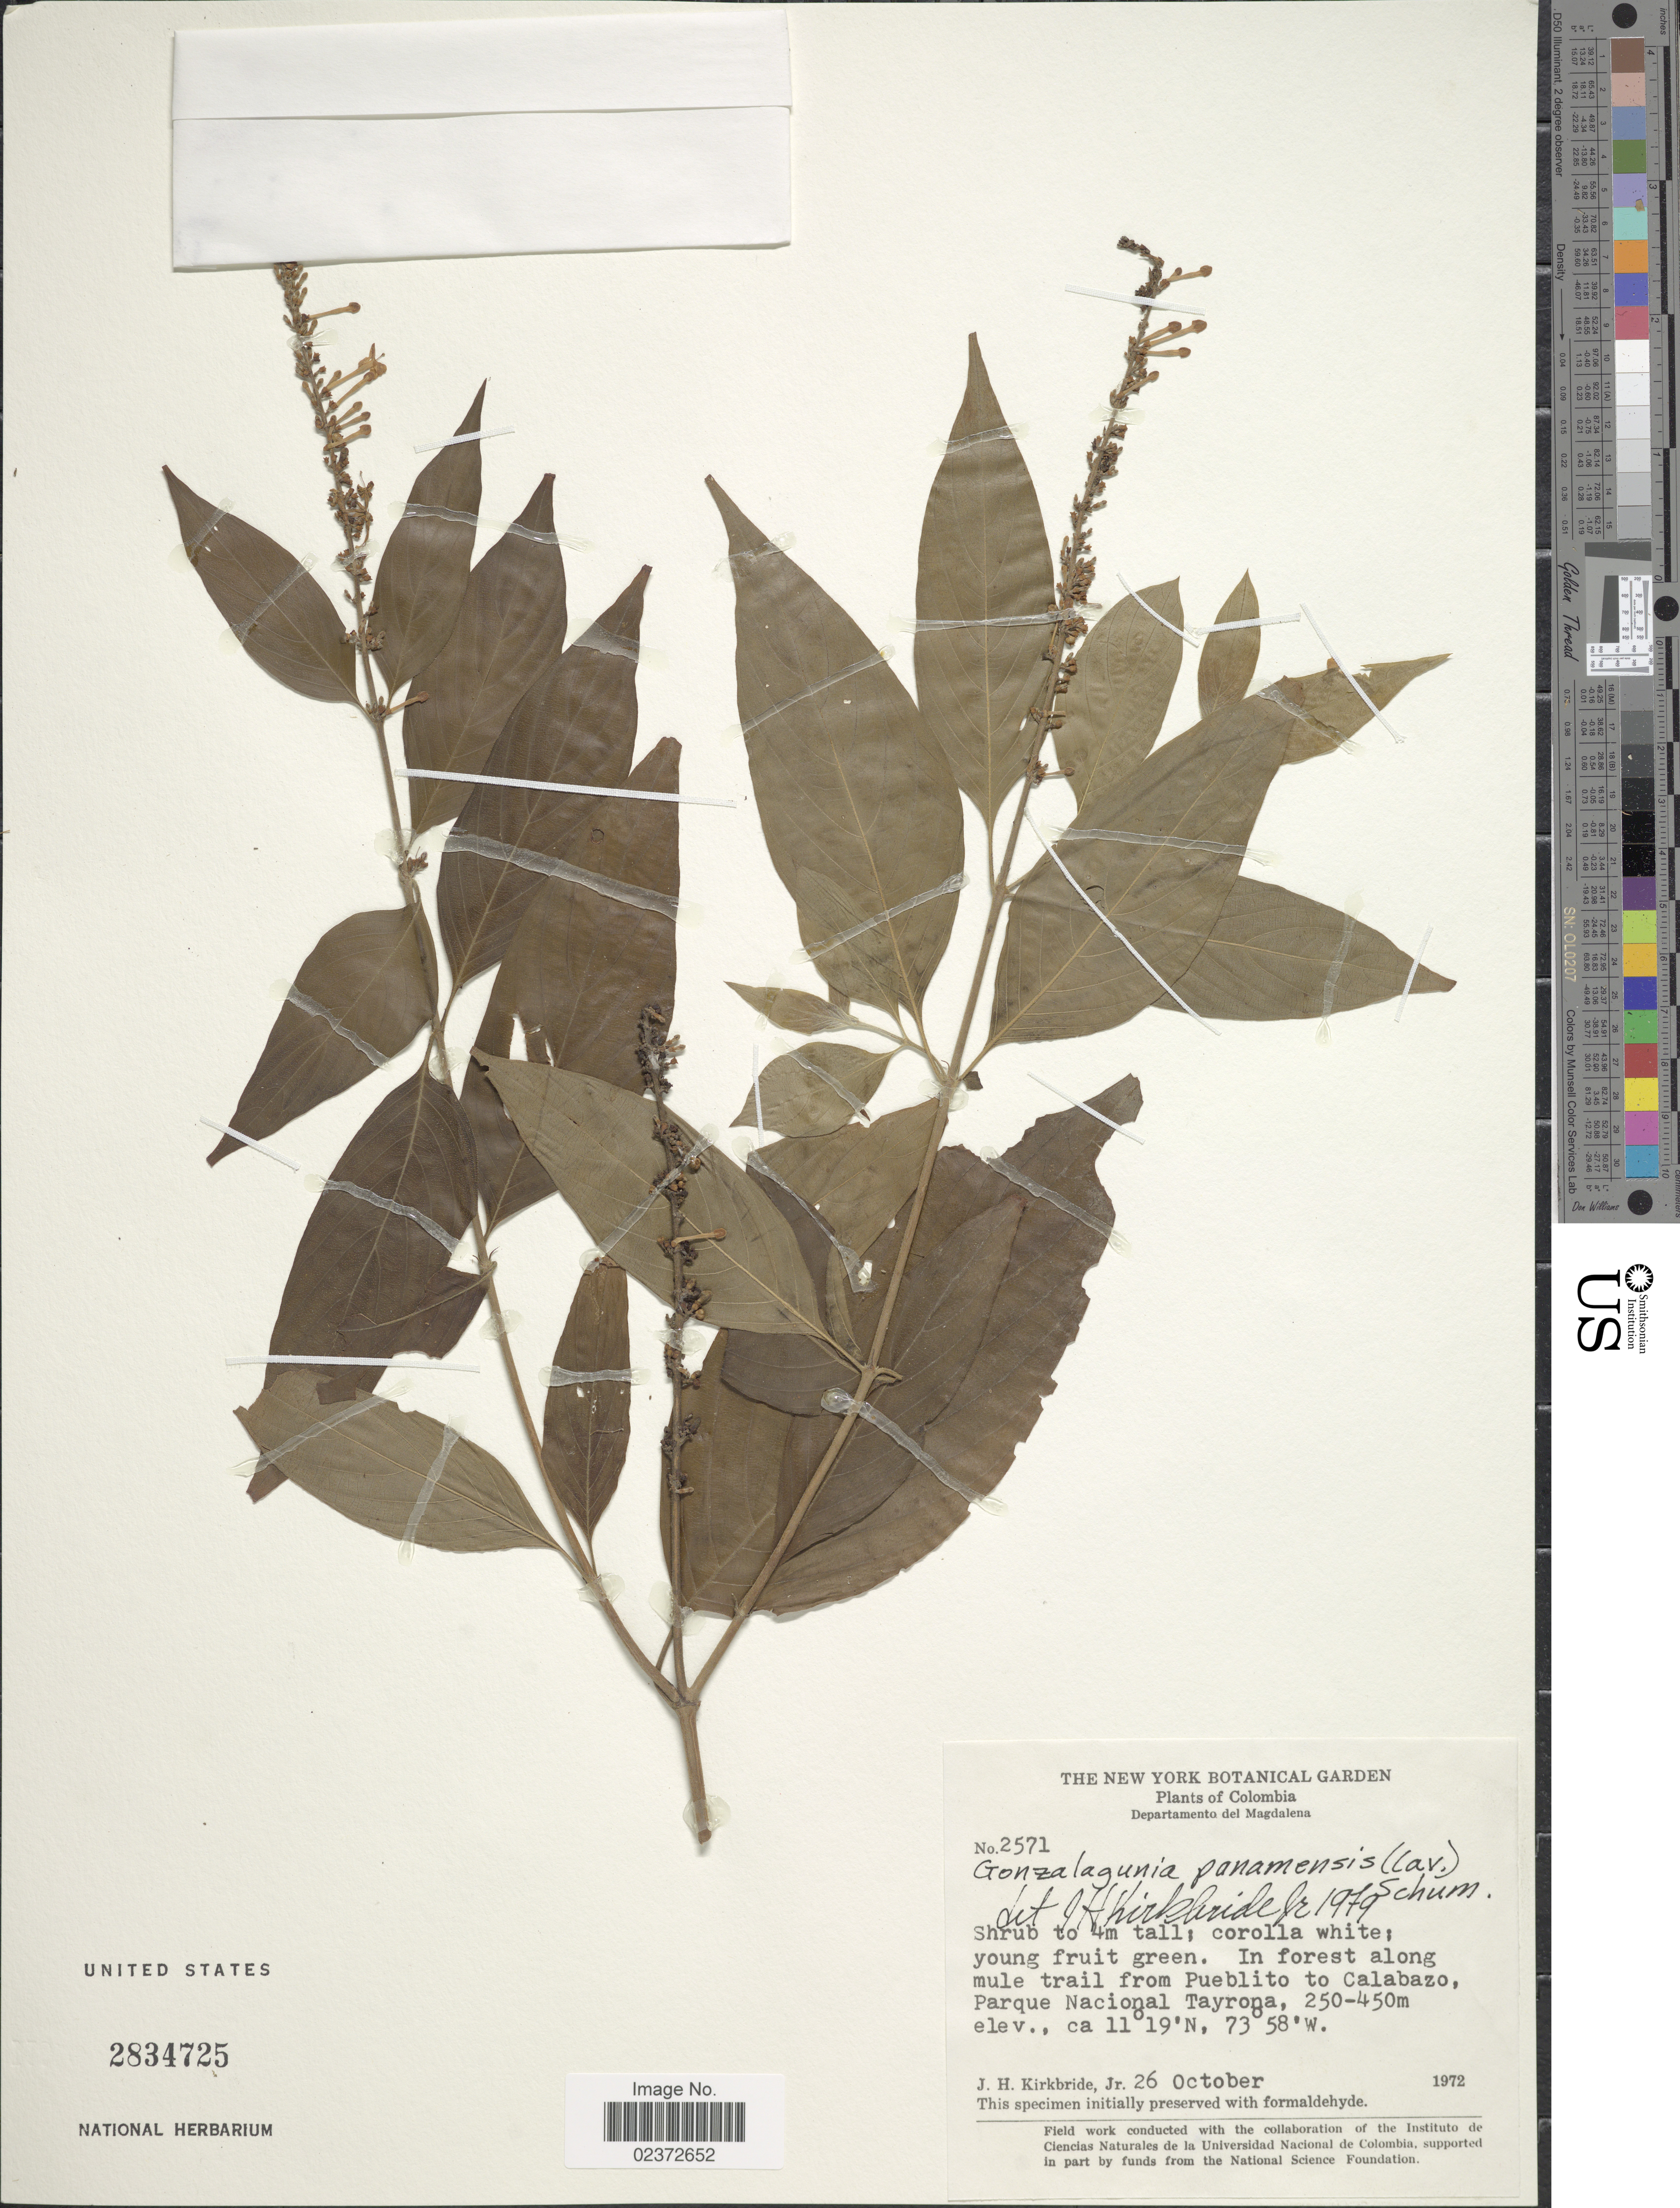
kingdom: Plantae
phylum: Tracheophyta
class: Magnoliopsida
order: Gentianales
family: Rubiaceae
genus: Gonzalagunia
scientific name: Gonzalagunia panamensis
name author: (Cav.) K. Schum.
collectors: J. H. Kirkbride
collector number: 2571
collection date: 1972-10-26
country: Colombia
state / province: Magdalena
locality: Departamento del Magdalena. In forest along mule trail from Pueblito to Calabazo, Parque Nacional Tayrona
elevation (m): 250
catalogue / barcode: US 2834725